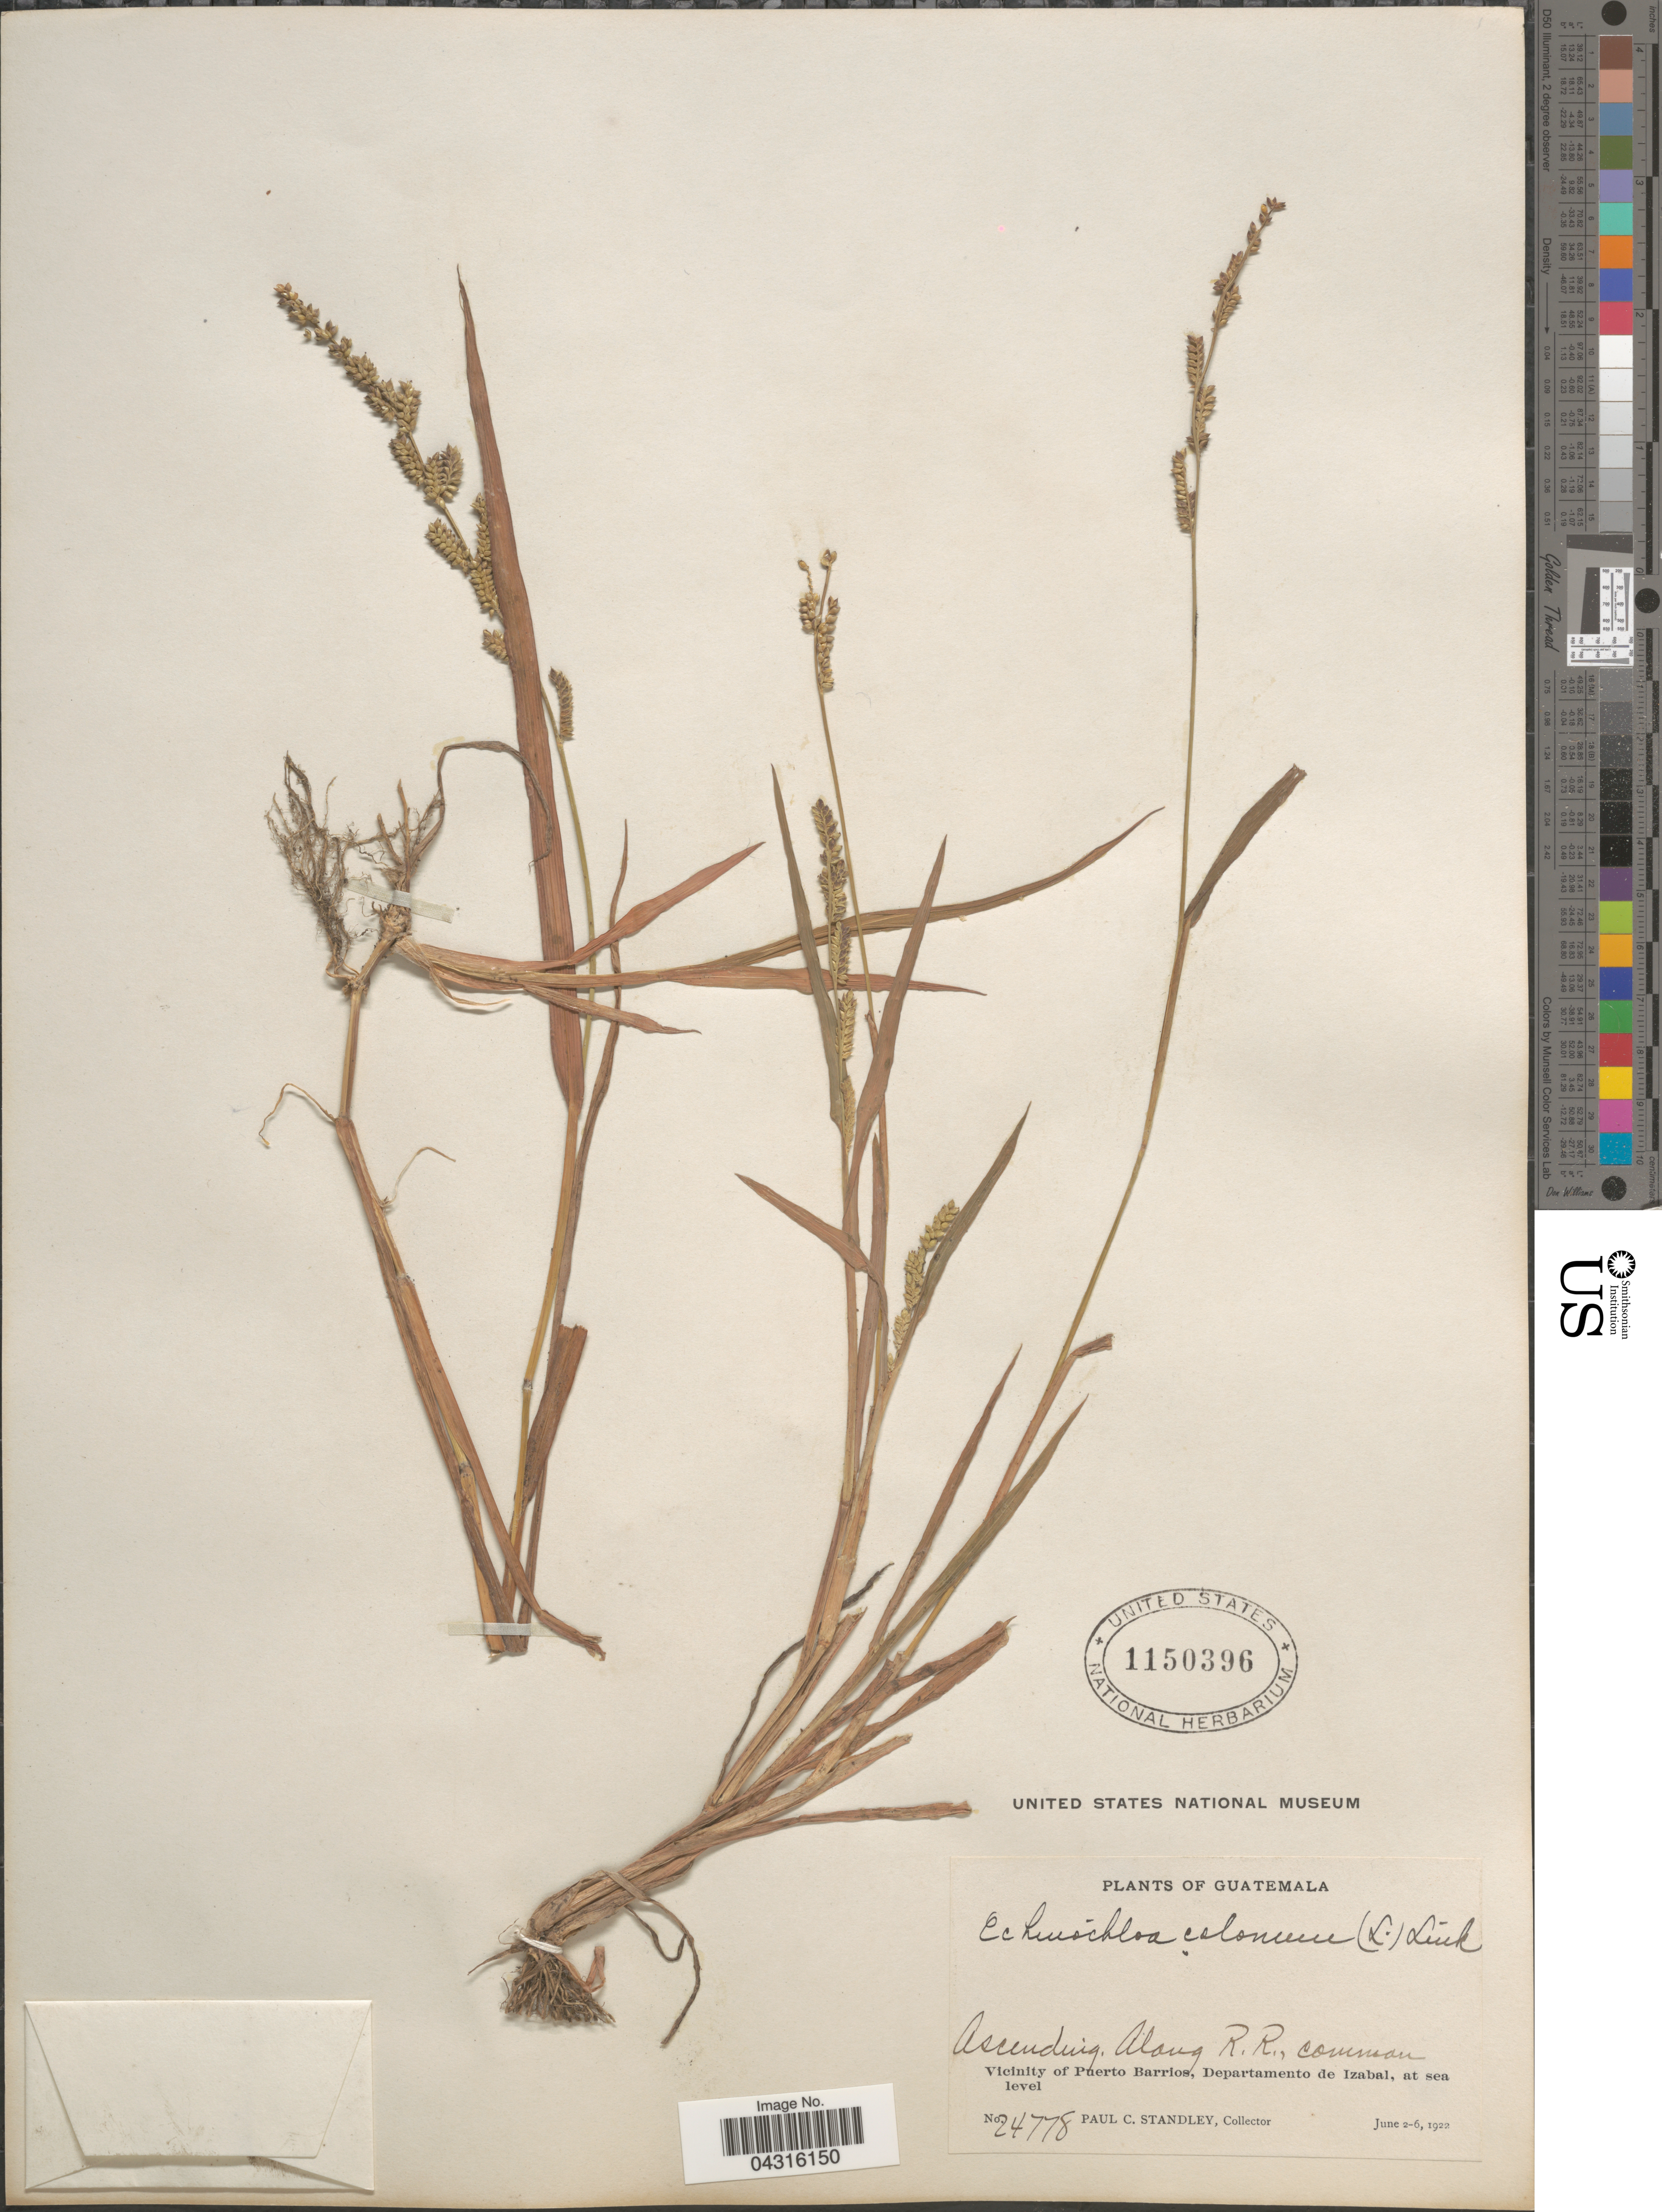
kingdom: Plantae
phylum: Tracheophyta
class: Liliopsida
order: Poales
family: Poaceae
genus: Echinochloa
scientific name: Echinochloa colona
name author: (L.) Link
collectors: P. C. Standley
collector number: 24778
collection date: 1922-06-02/1922-06-06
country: Guatemala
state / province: Guatemala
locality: Ascending. Along R. R., common. Vicinity of Puerto Barrios, Departamento de Izabal, at sea level.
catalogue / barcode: US 1150396